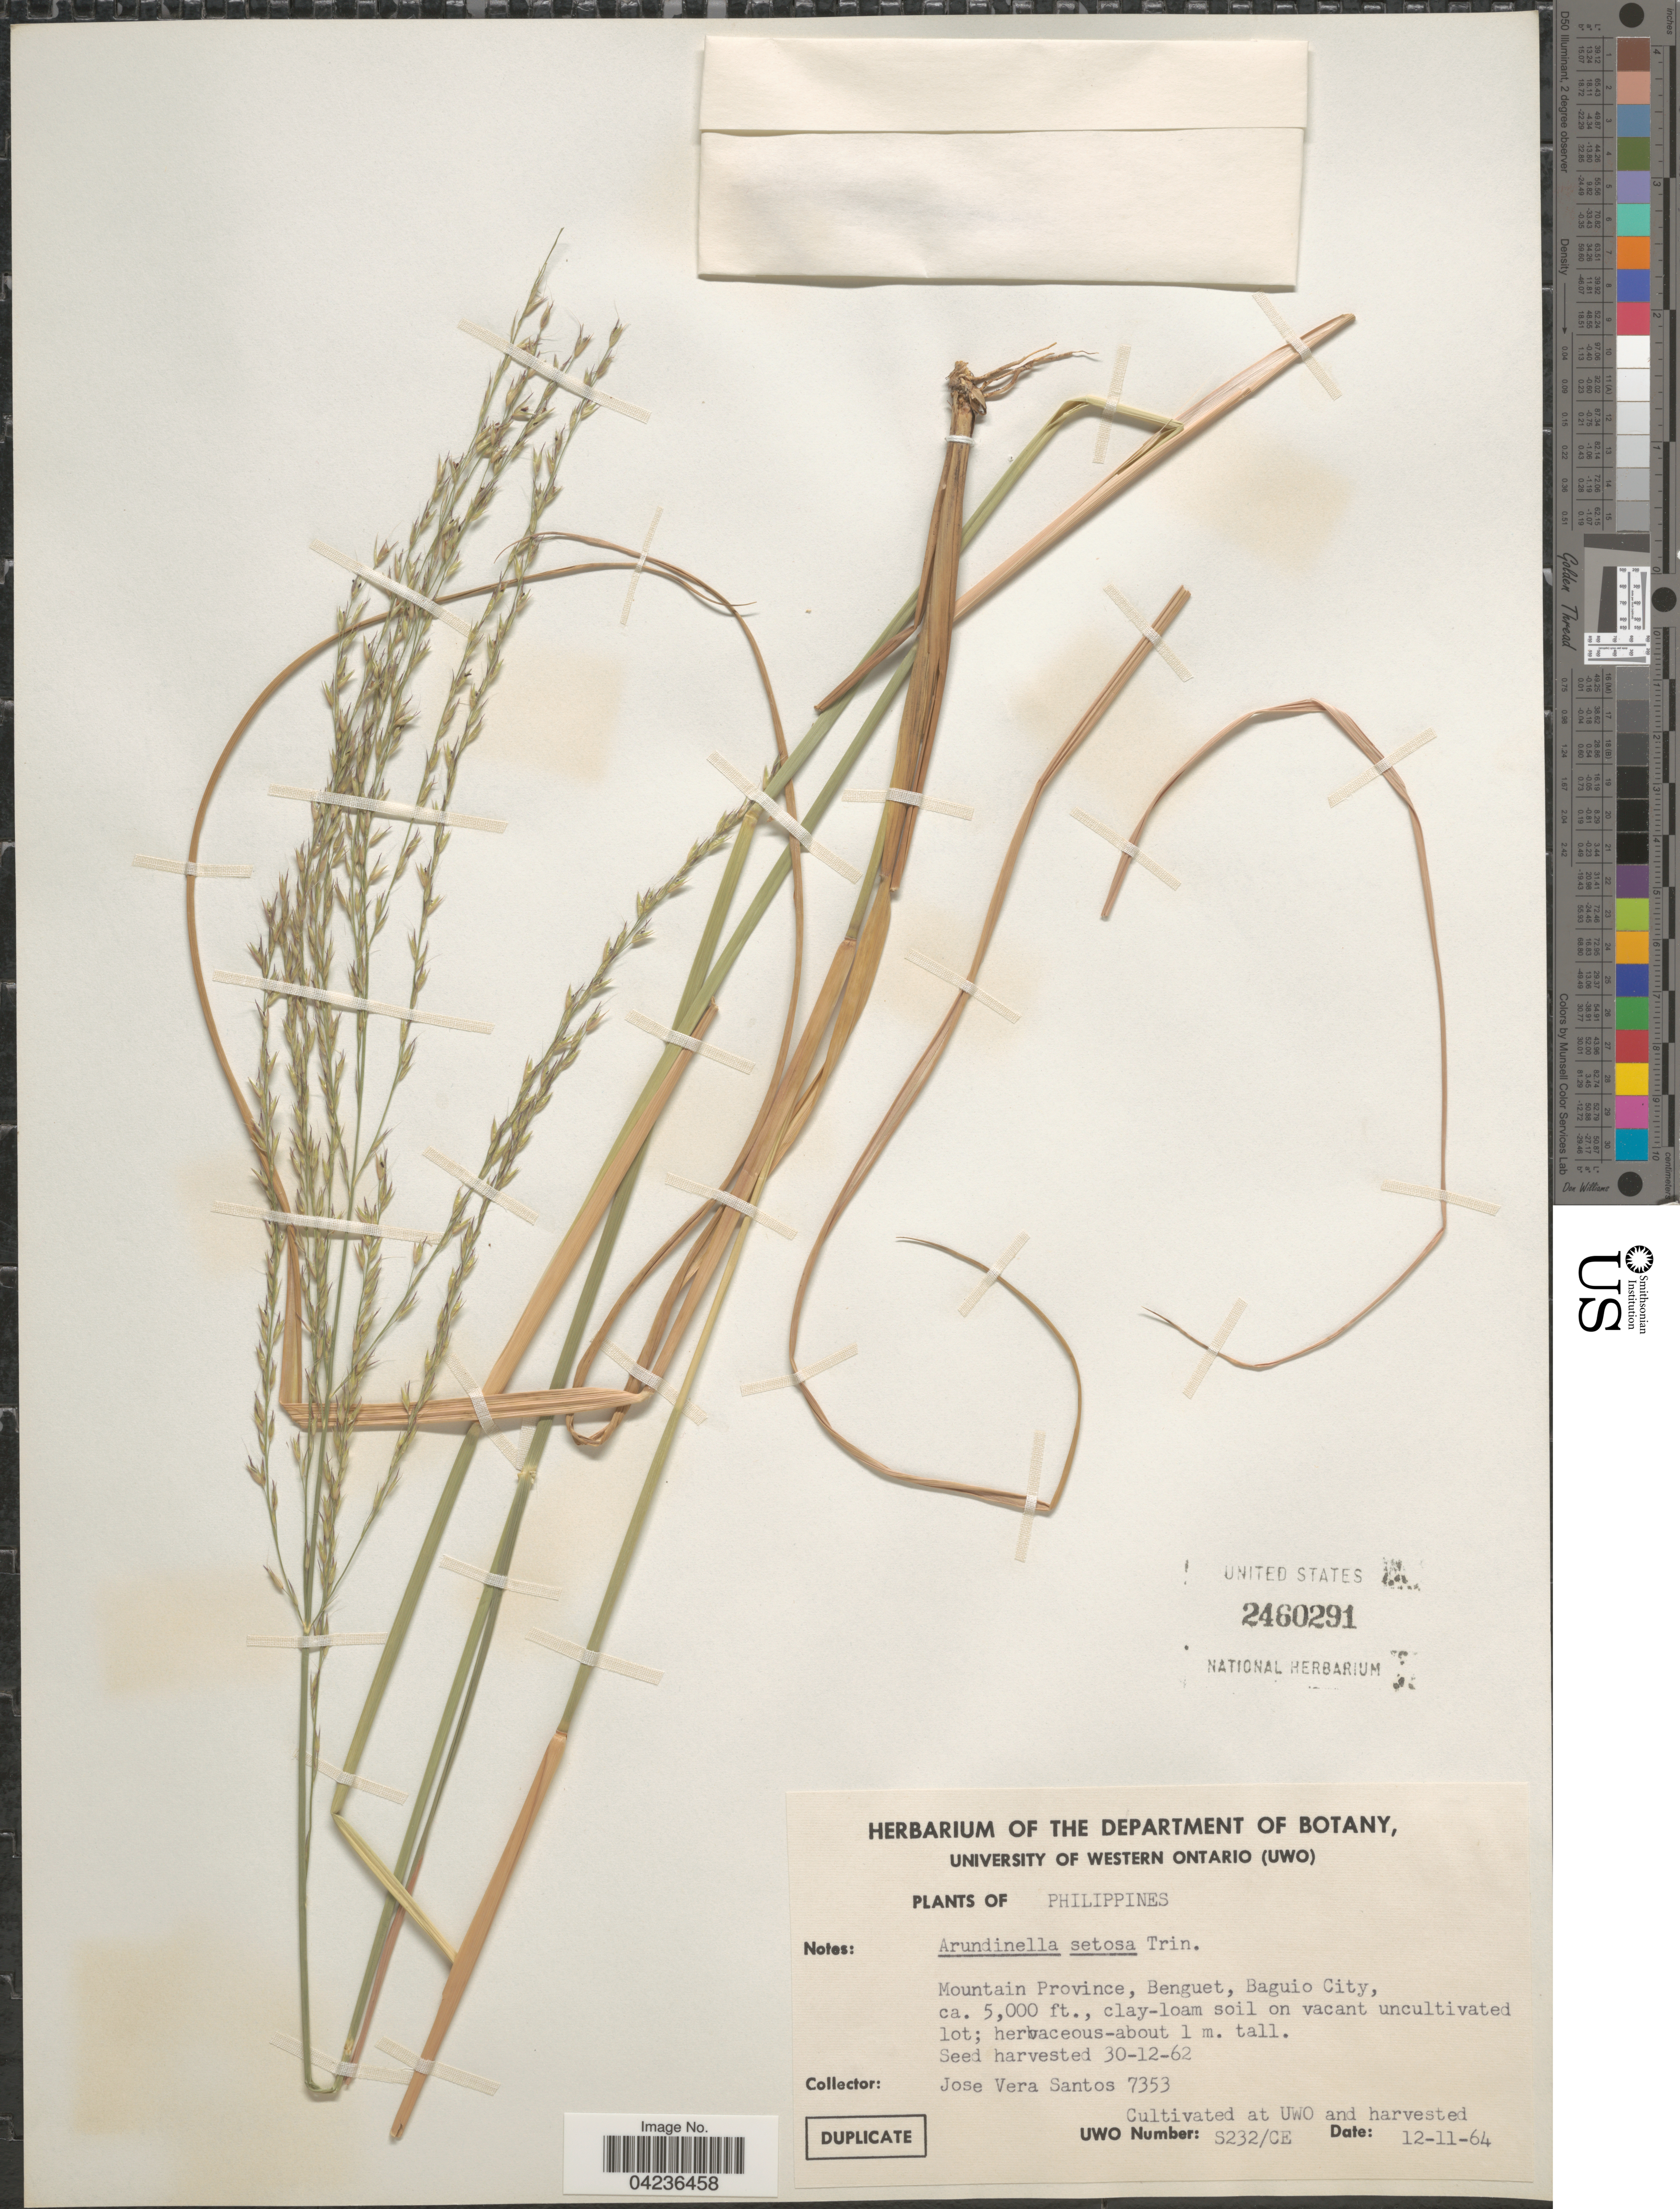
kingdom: Plantae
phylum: Tracheophyta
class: Liliopsida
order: Poales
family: Poaceae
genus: Arundinella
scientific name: Arundinella setosa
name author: Trin.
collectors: J. Santos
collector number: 7353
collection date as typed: Transcribed d/m/y: 12/11/64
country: Canada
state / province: Ontario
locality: At UWO and harvested.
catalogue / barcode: US 2460291